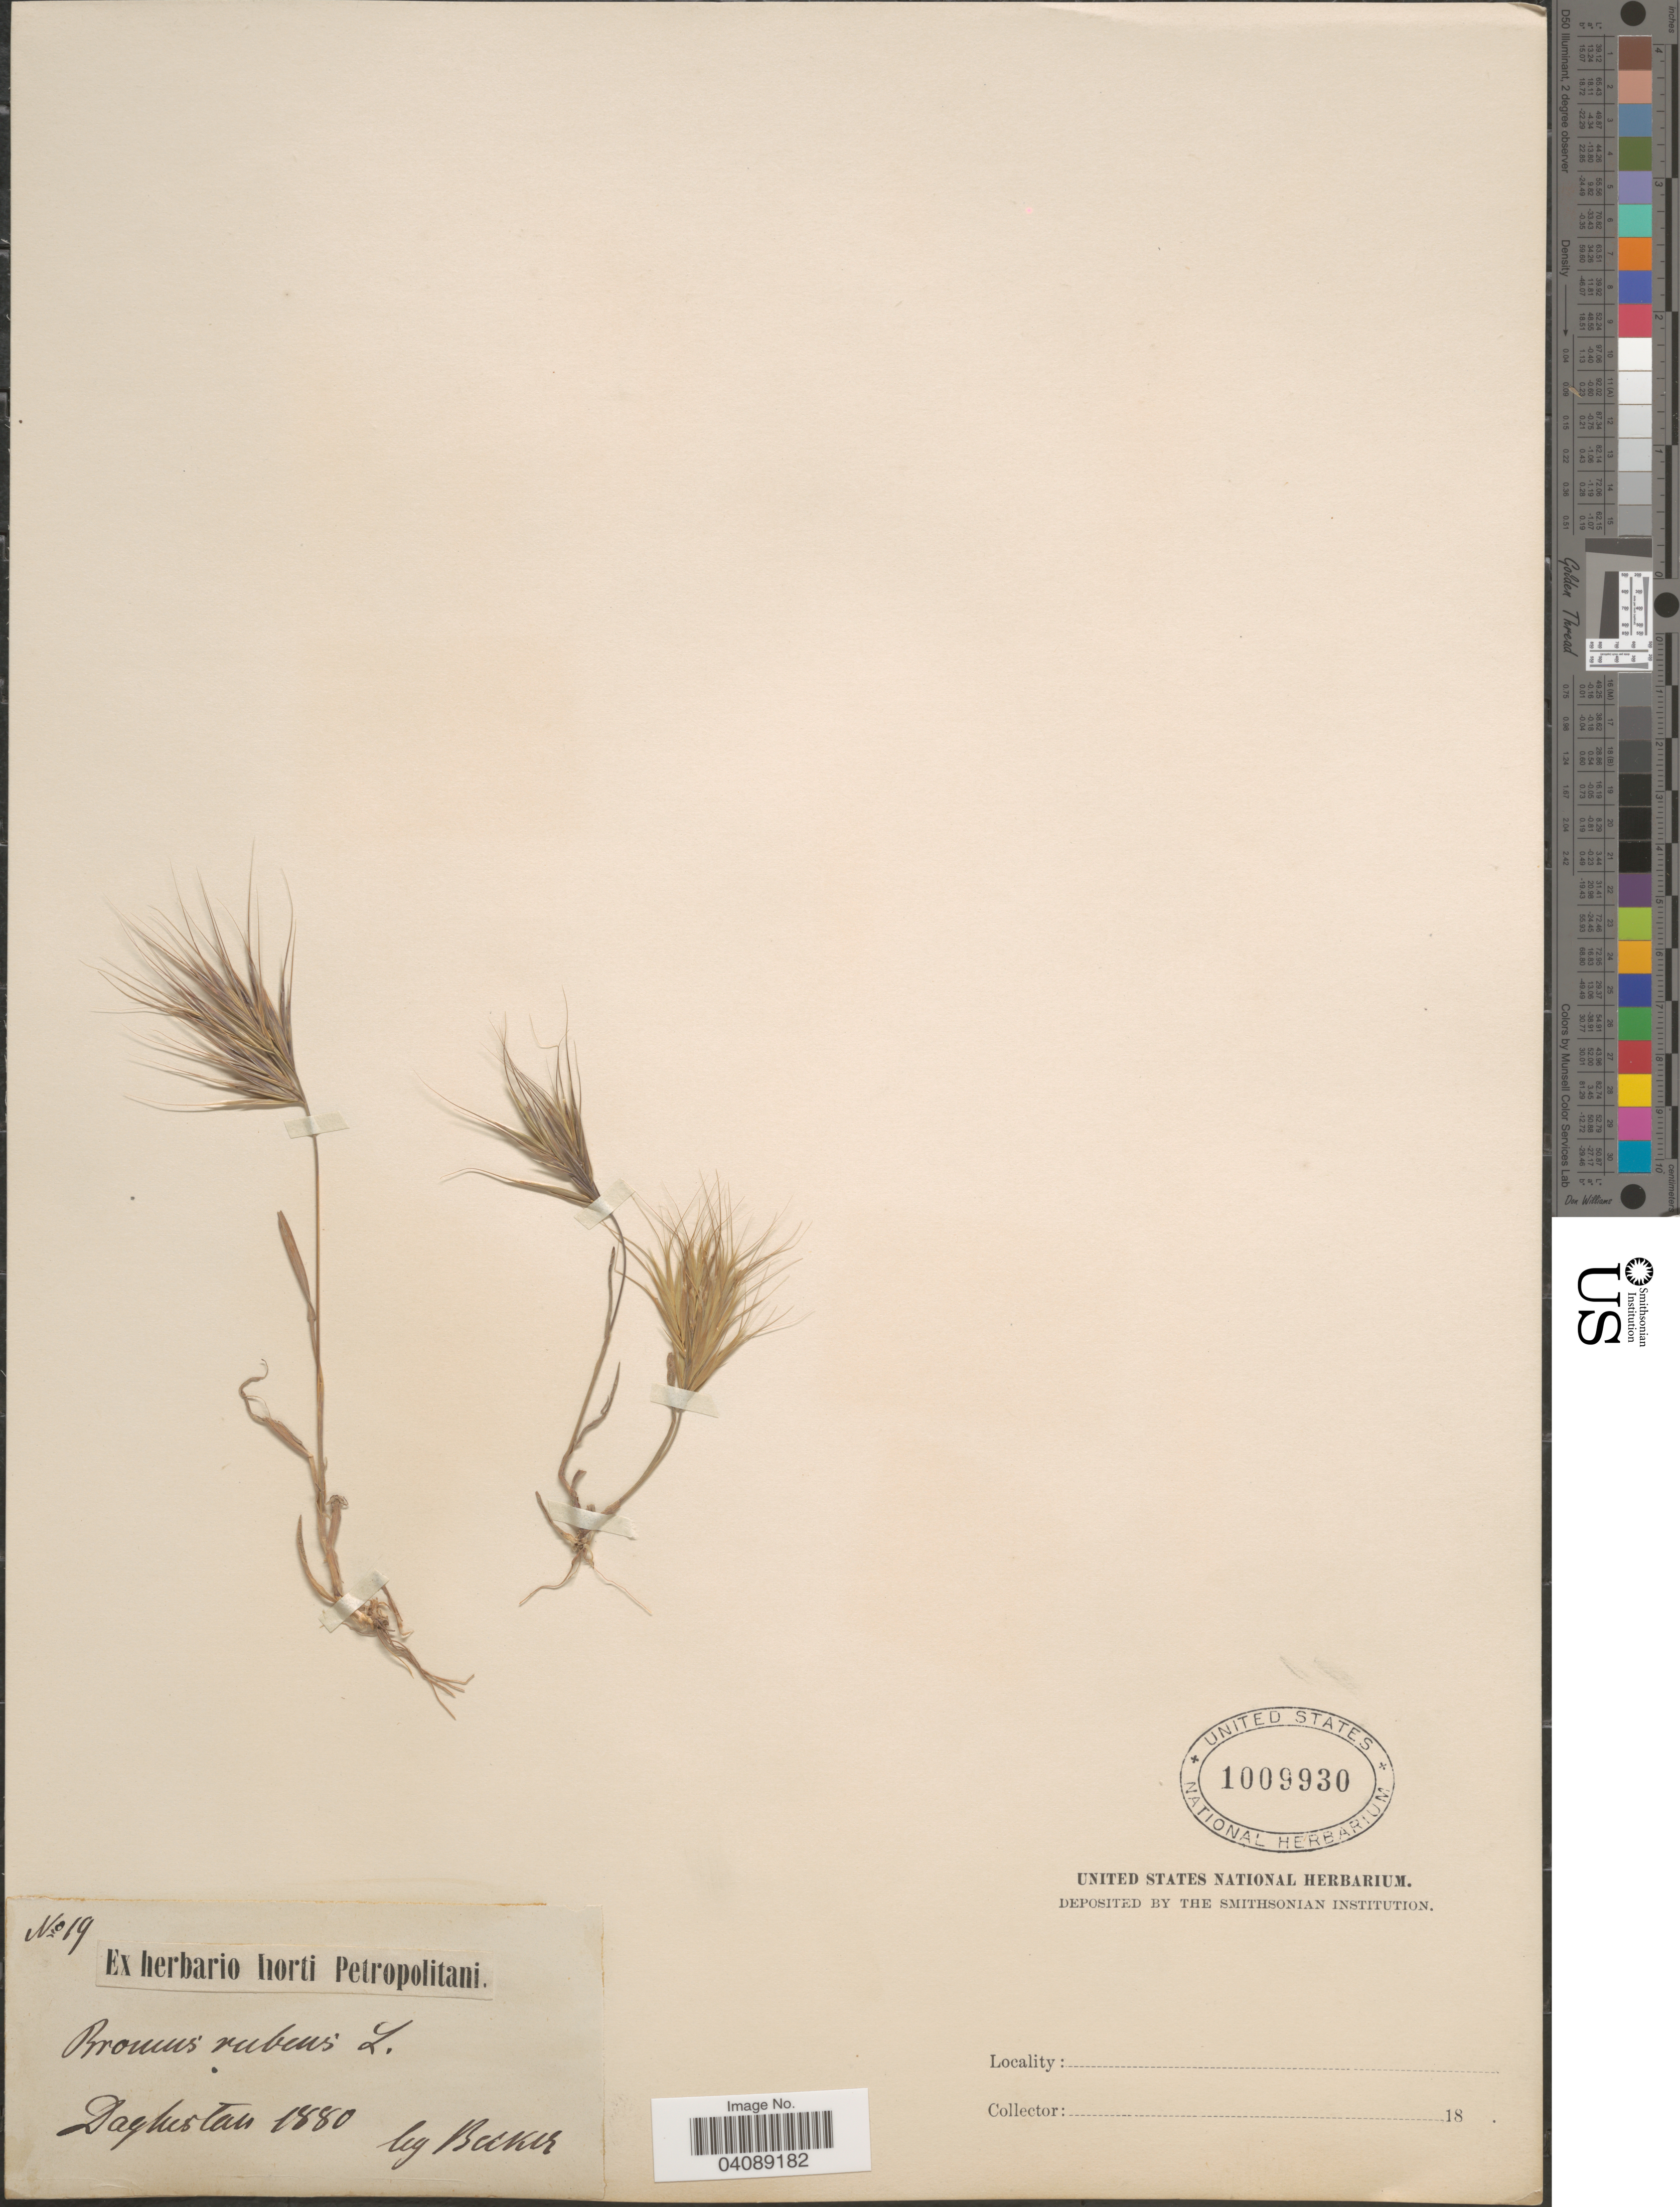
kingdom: Plantae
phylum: Tracheophyta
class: Liliopsida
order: Poales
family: Poaceae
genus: Bromus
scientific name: Bromus rubens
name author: L.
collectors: -. Becker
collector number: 19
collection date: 1880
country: Russian Federation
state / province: Dagestan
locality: Daghestan.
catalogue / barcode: US 1009930